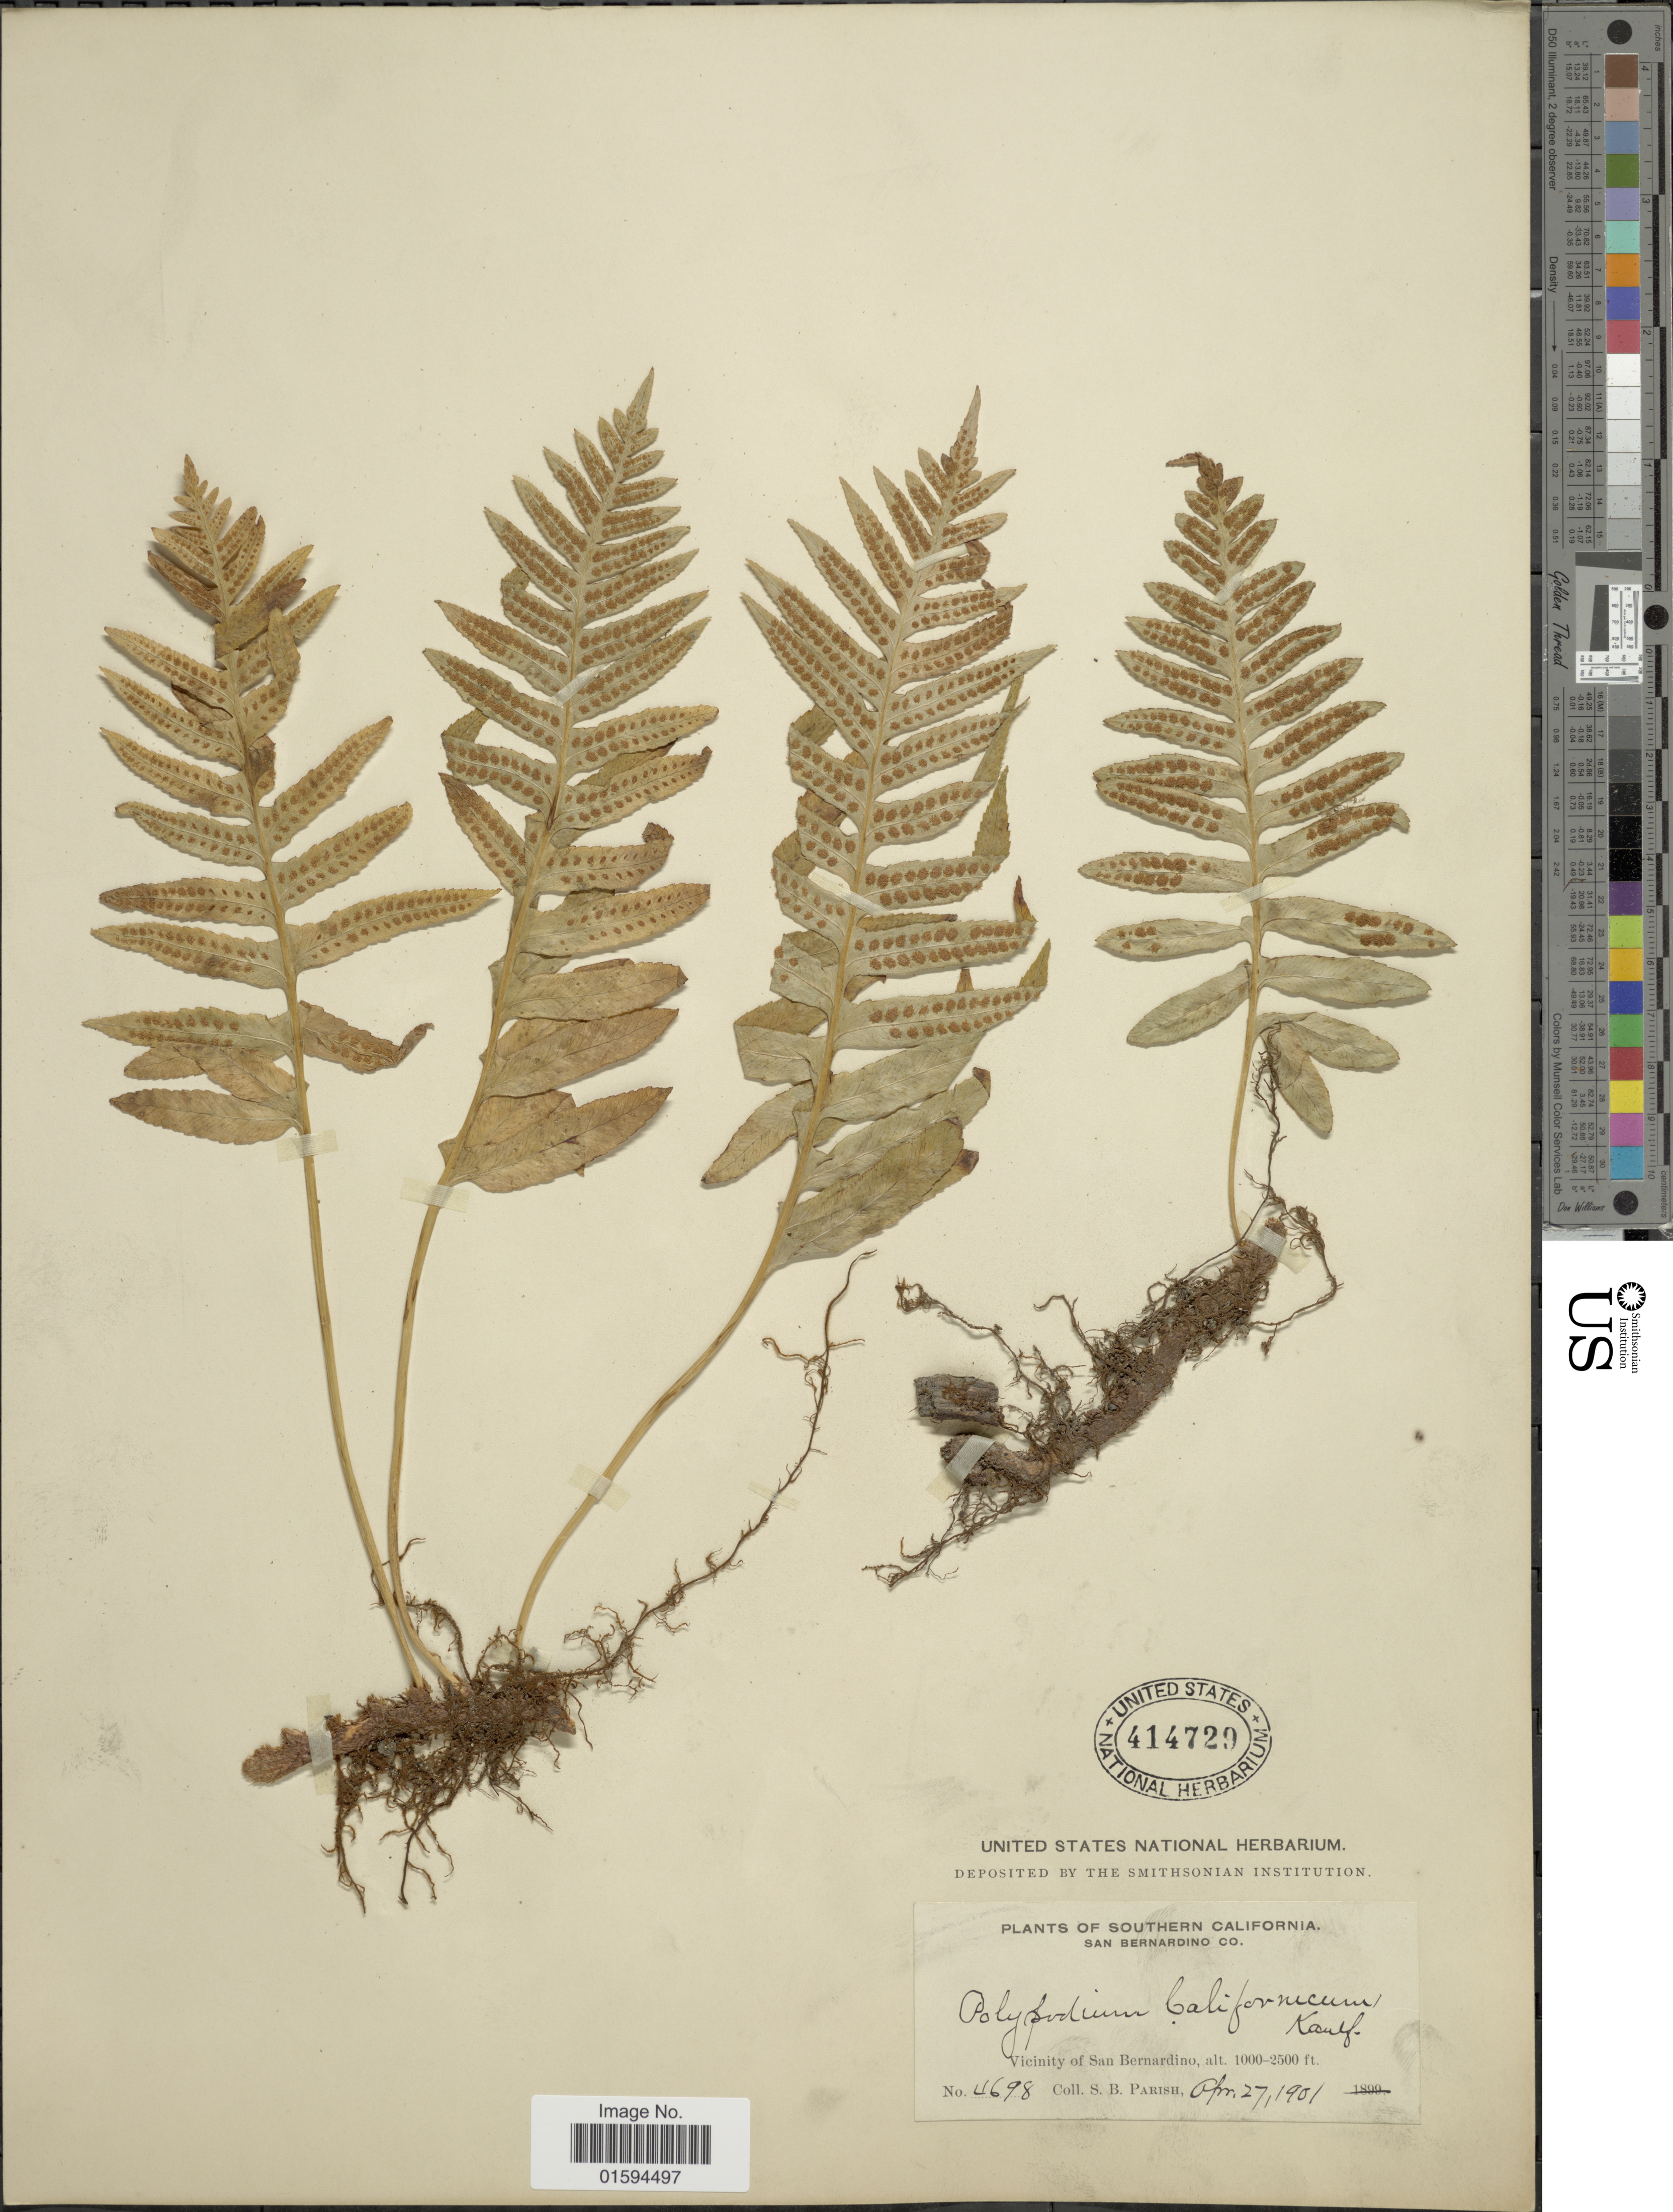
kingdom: Plantae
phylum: Tracheophyta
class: Polypodiopsida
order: Polypodiales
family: Polypodiaceae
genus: Polypodium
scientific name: Polypodium californicum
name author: Kaulf.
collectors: S. B. Parish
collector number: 4698*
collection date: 1901-04-27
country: United States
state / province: California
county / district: San Bernardino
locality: Southern California, San Bernardino Co., vicinity of San Bernardino.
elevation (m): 305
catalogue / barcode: US 414729